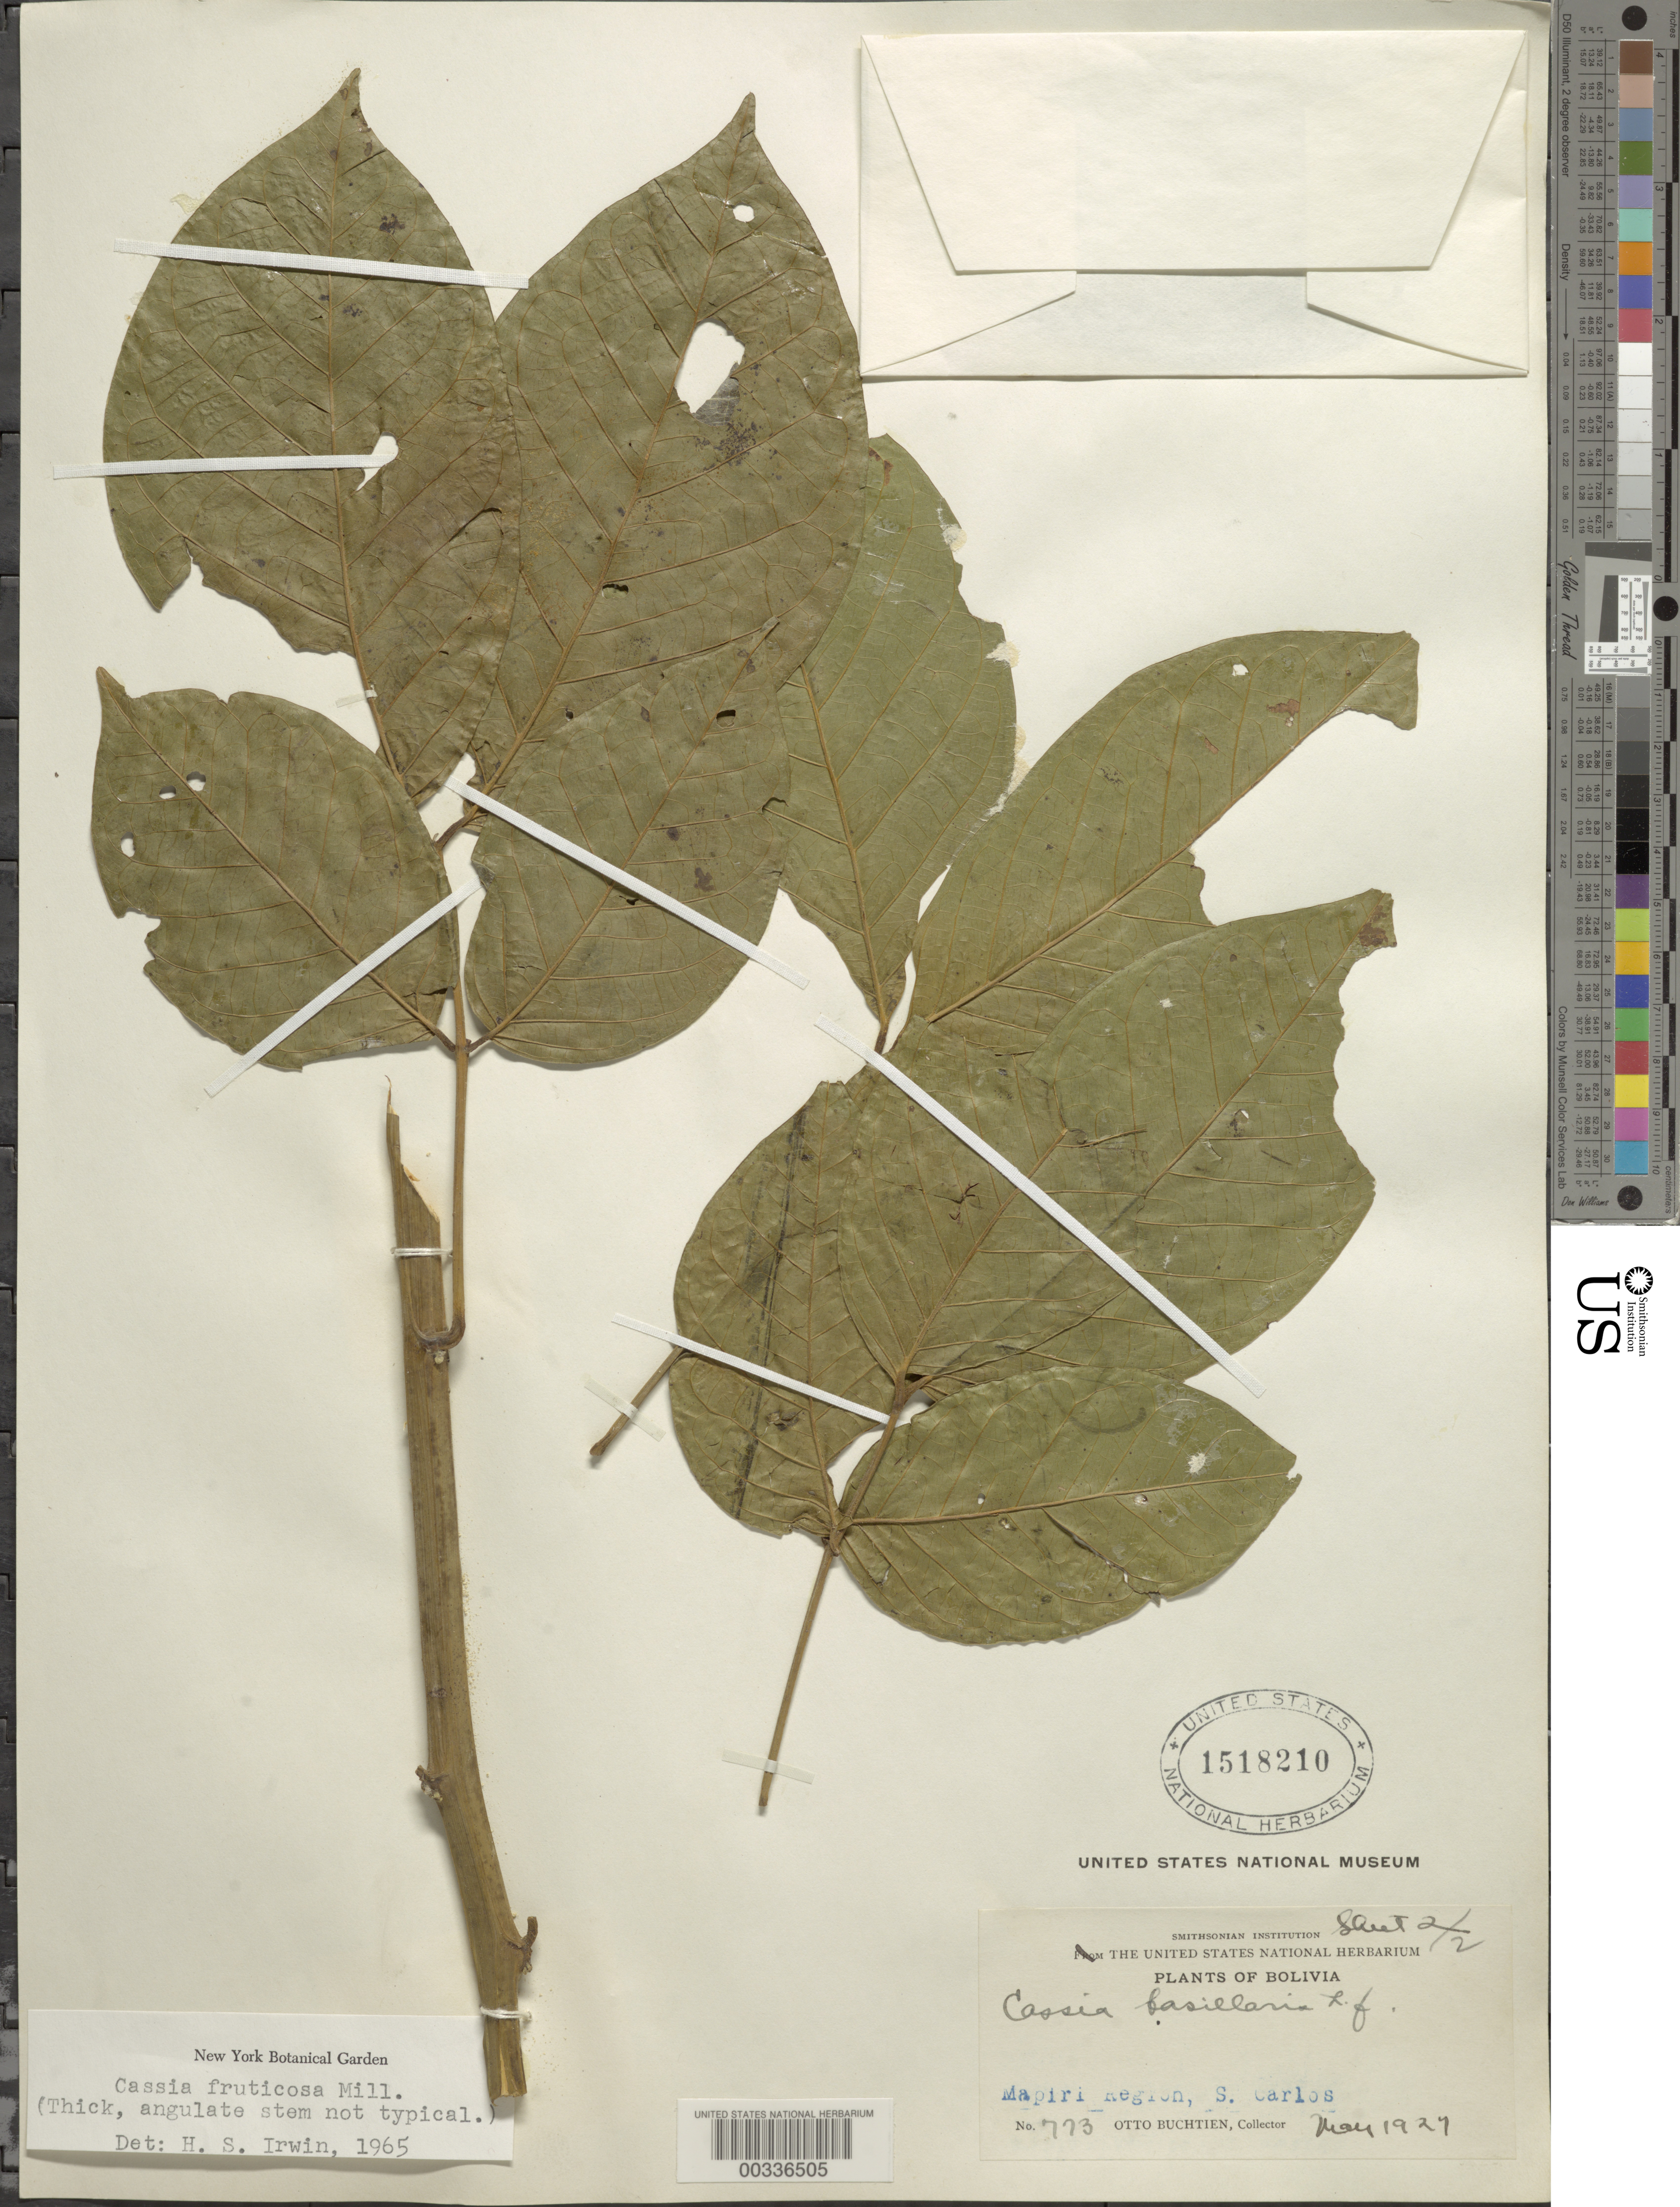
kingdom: Plantae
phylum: Tracheophyta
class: Magnoliopsida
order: Fabales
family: Fabaceae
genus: Senna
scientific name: Senna latifolia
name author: (G. Mey.) H.S. Irwin & Barneby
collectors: O. Buchtien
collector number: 773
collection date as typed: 02 May 1927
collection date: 1927-05-02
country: Bolivia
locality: Mapiri region: San Carlos by Sarampinni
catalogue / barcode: US 1518210